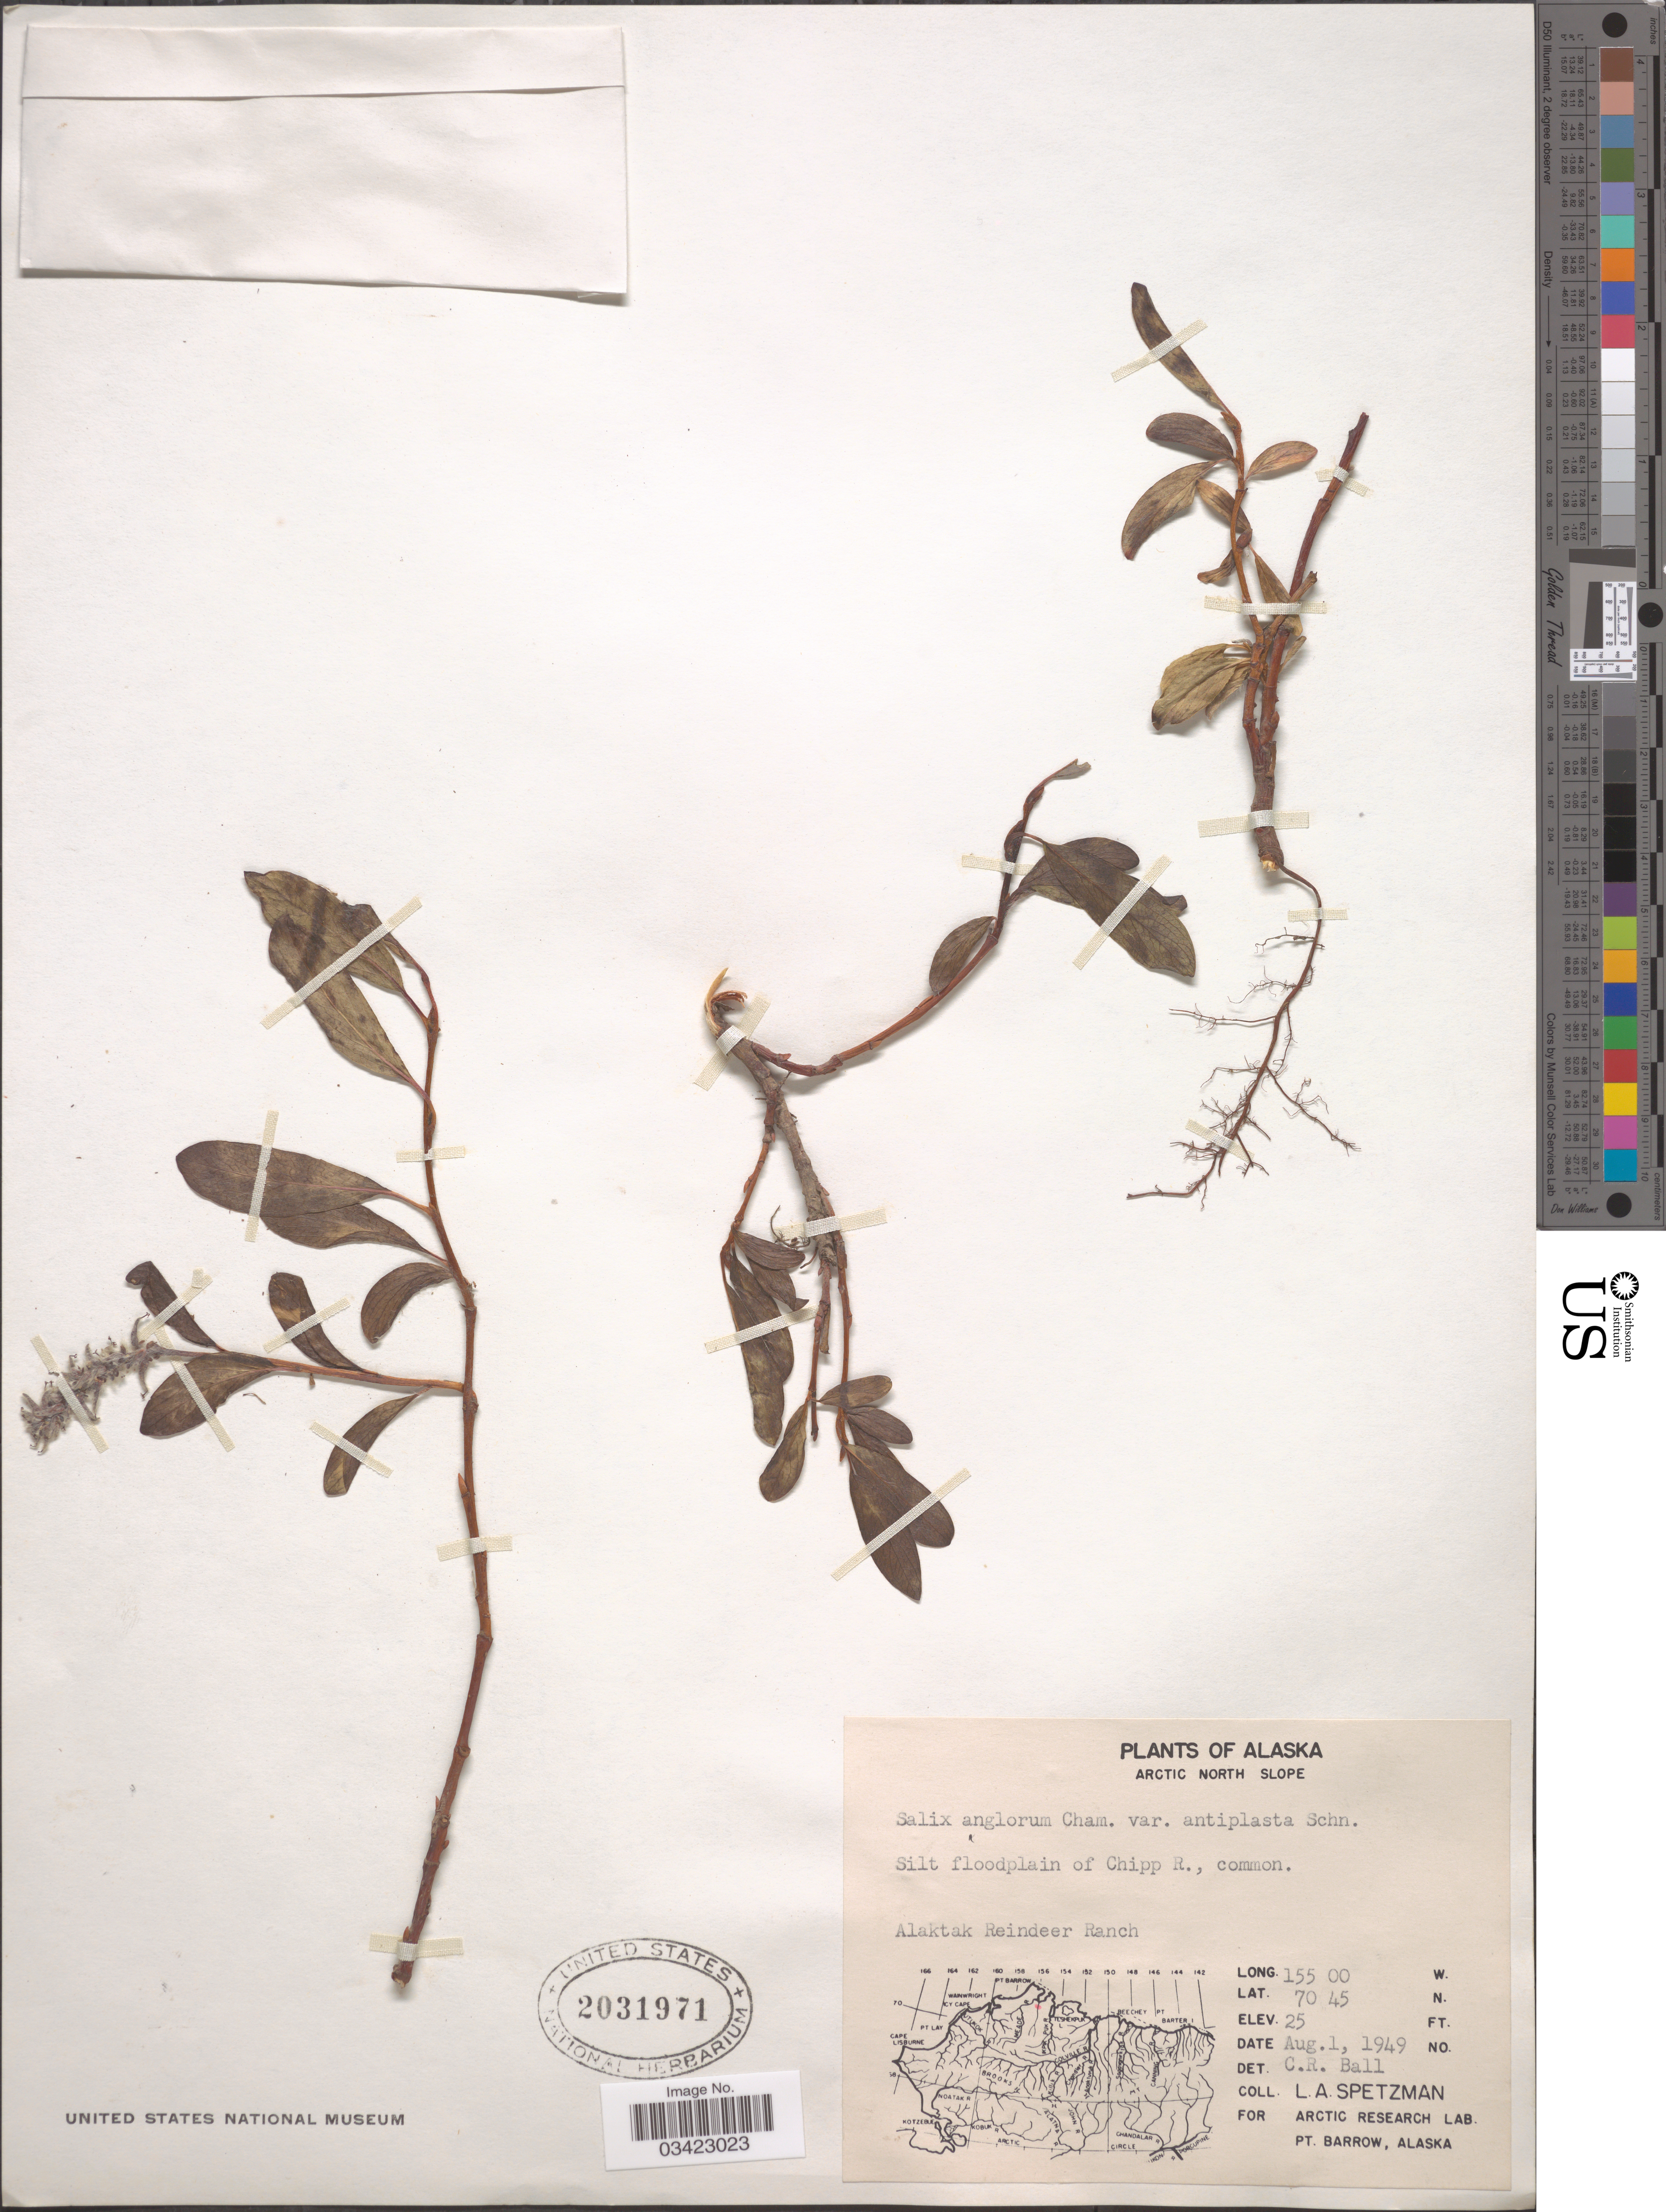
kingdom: Plantae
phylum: Tracheophyta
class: Magnoliopsida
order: Malpighiales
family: Salicaceae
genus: Salix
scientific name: Salix anglorum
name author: Cham.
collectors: L. Spetzman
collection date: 1949-08-01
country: United States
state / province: Alaska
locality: Arctic North Slope. Alaktak Reindeer Ranch.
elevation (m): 8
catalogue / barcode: US 2031971